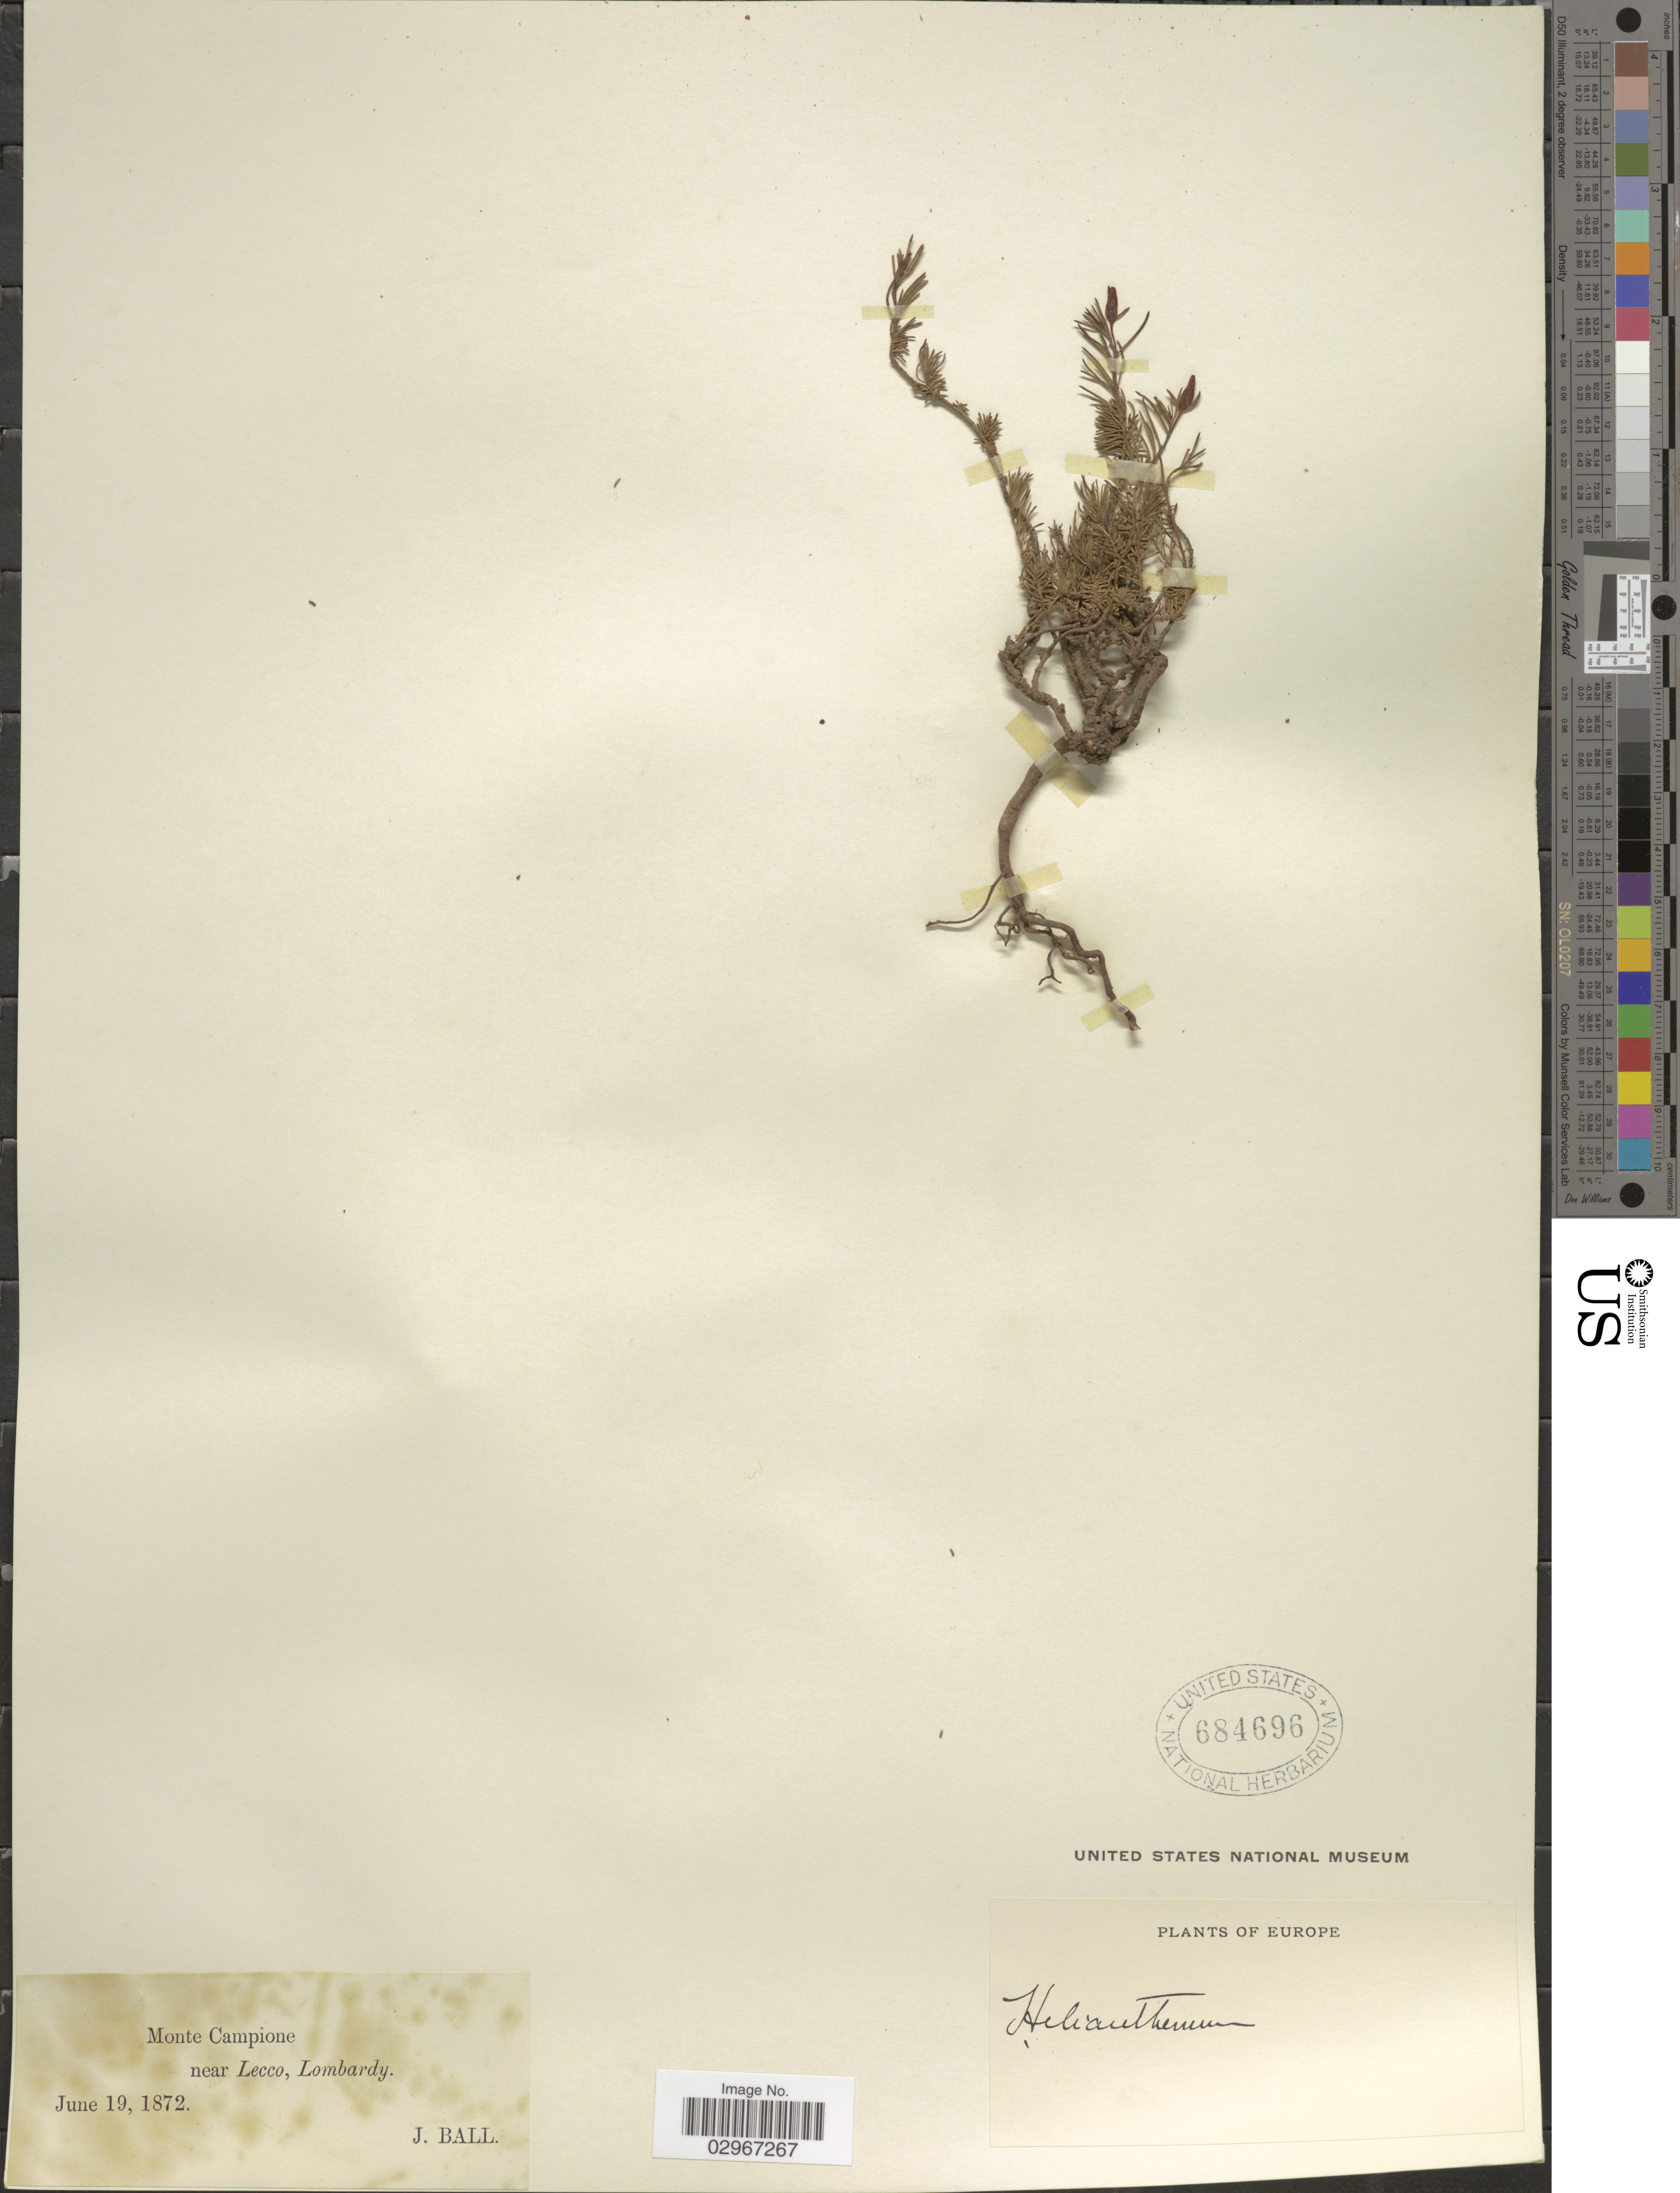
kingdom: Plantae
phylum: Tracheophyta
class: Magnoliopsida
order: Malvales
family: Cistaceae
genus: Helianthemum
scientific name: Helianthemum sp.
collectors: J. Ball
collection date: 1872-06-19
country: Italy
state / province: Lombardy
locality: Monte Campione, near Lecco, Lombardy.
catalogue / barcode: US 684696